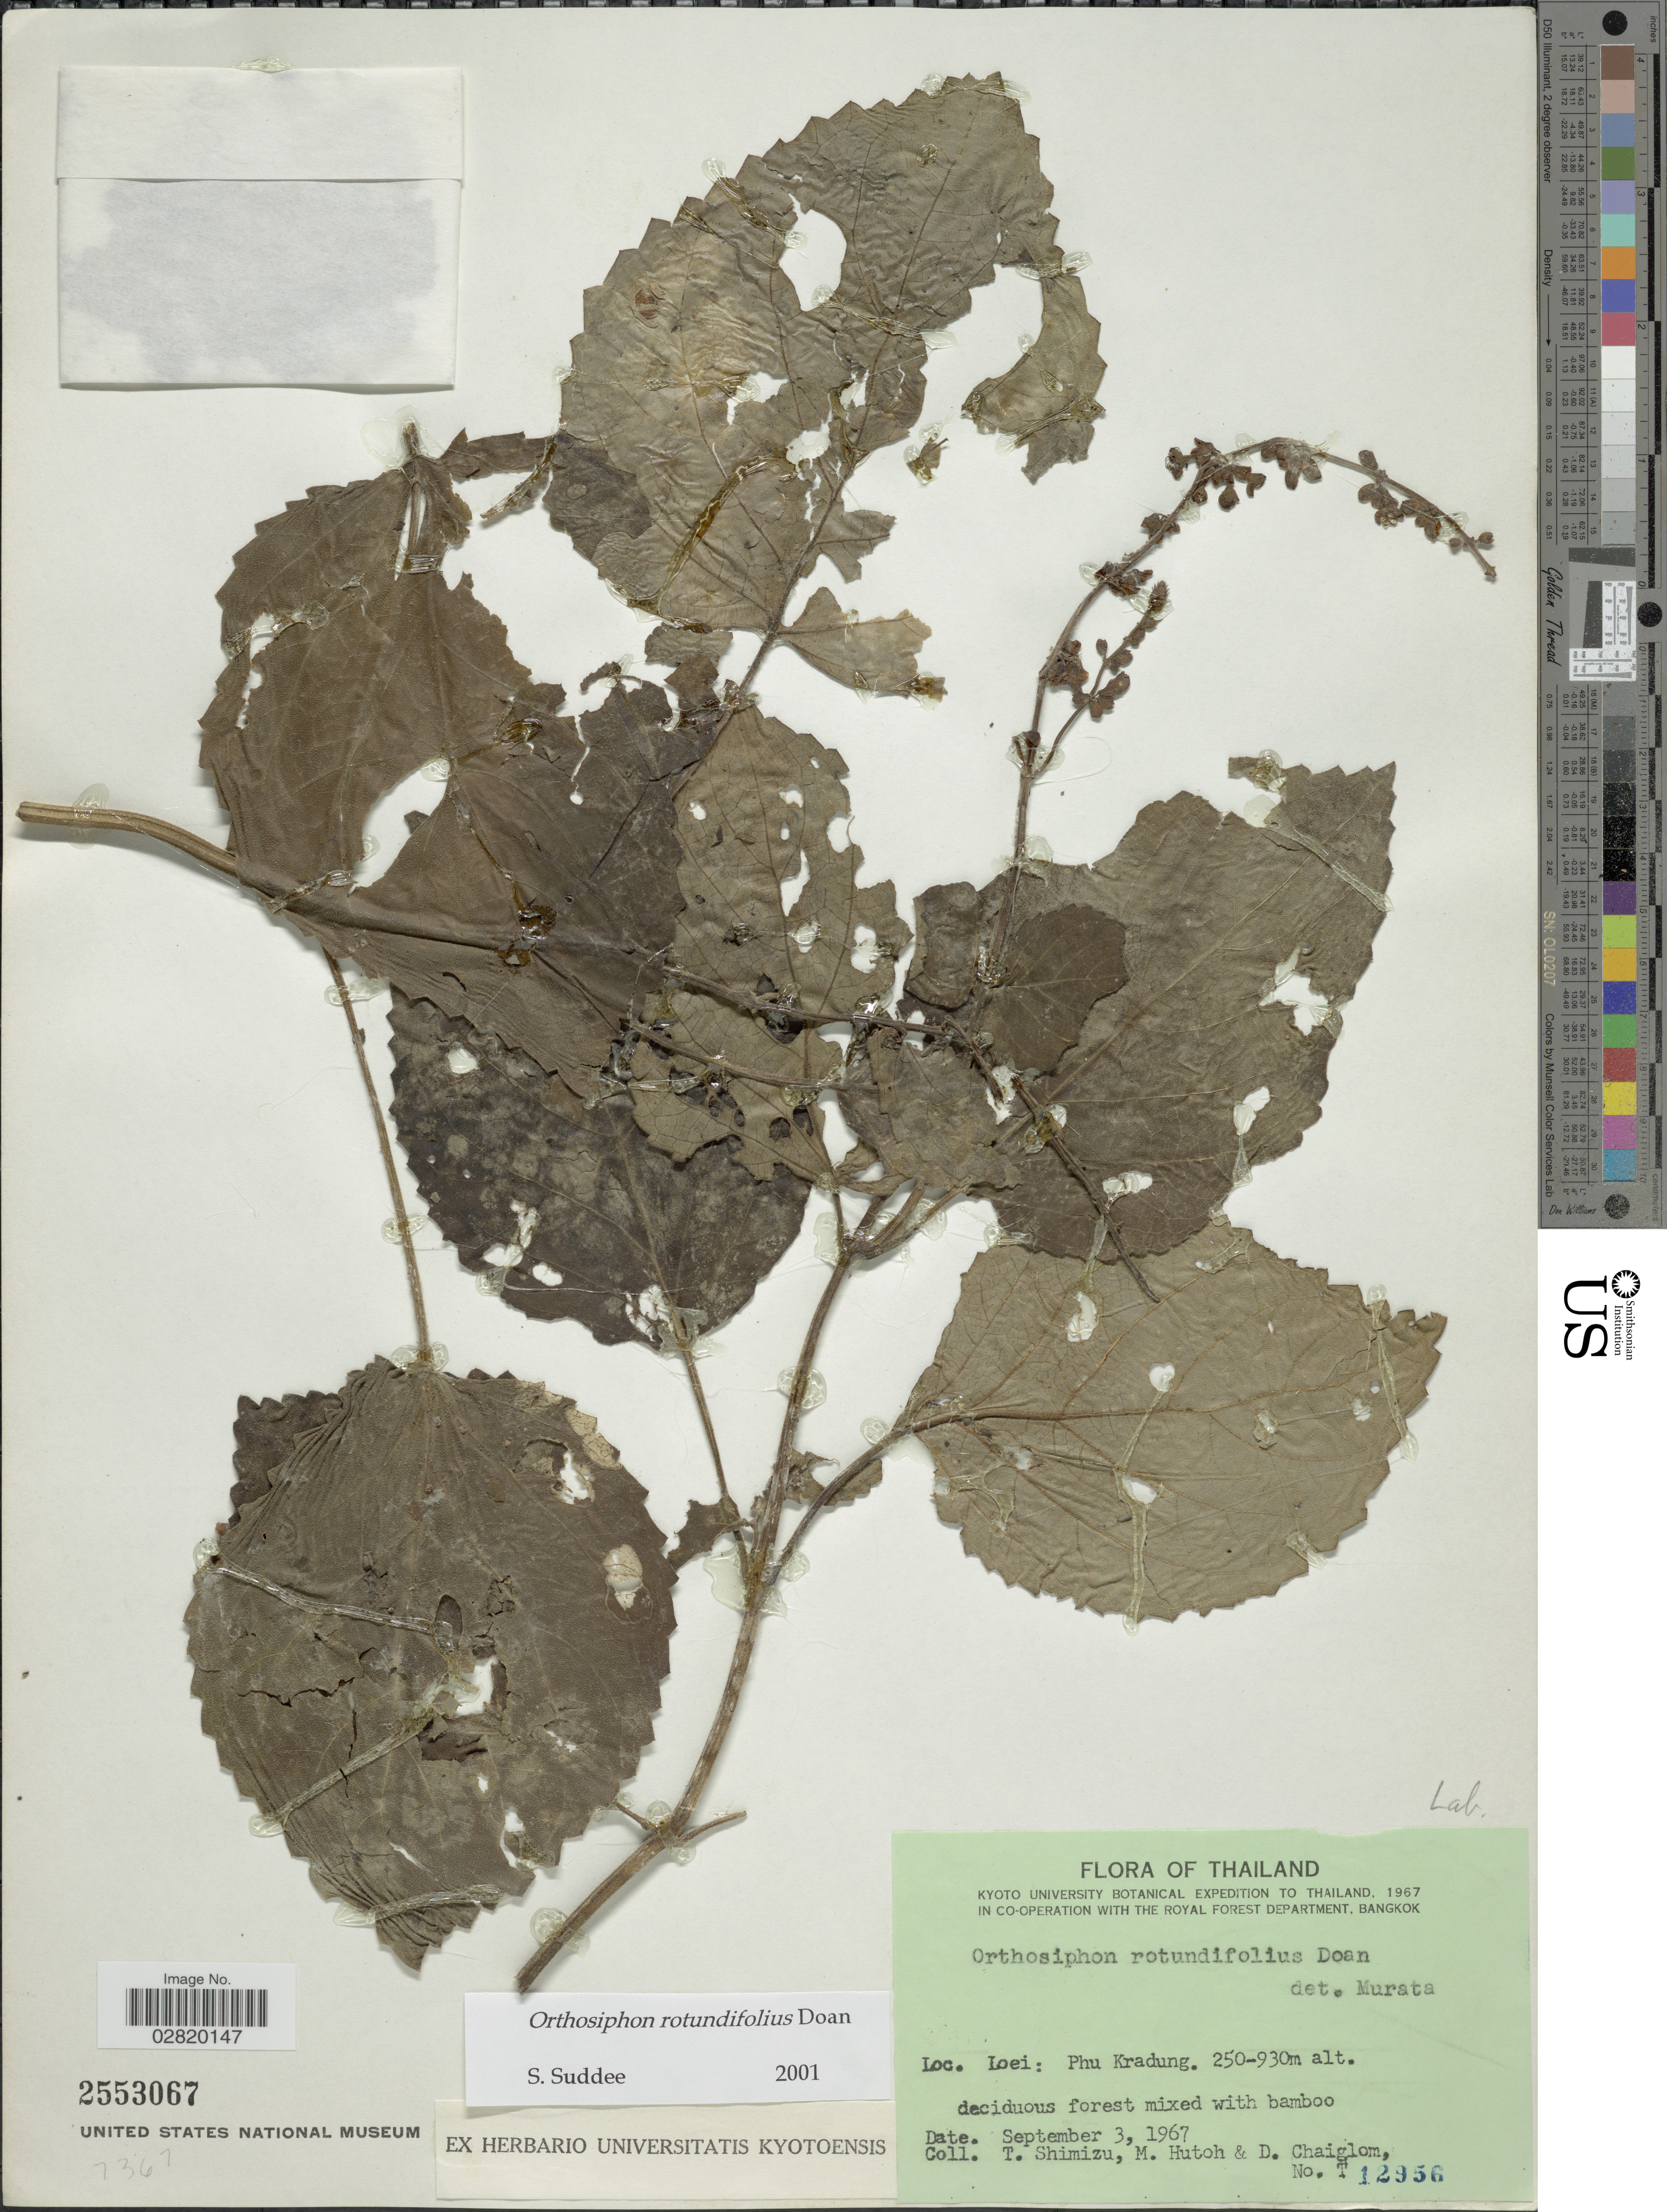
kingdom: Plantae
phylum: Tracheophyta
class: Magnoliopsida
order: Lamiales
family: Lamiaceae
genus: Orthosiphon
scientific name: Orthosiphon rotundifolius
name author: Doan ex Suddee & A.J. Paton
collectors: T. Shimizu, M. Hutoh & D. Chaiglom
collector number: T12956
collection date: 1967-09-03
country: Thailand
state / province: Loei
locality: Phu Kradung.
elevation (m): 250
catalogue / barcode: US 2553067